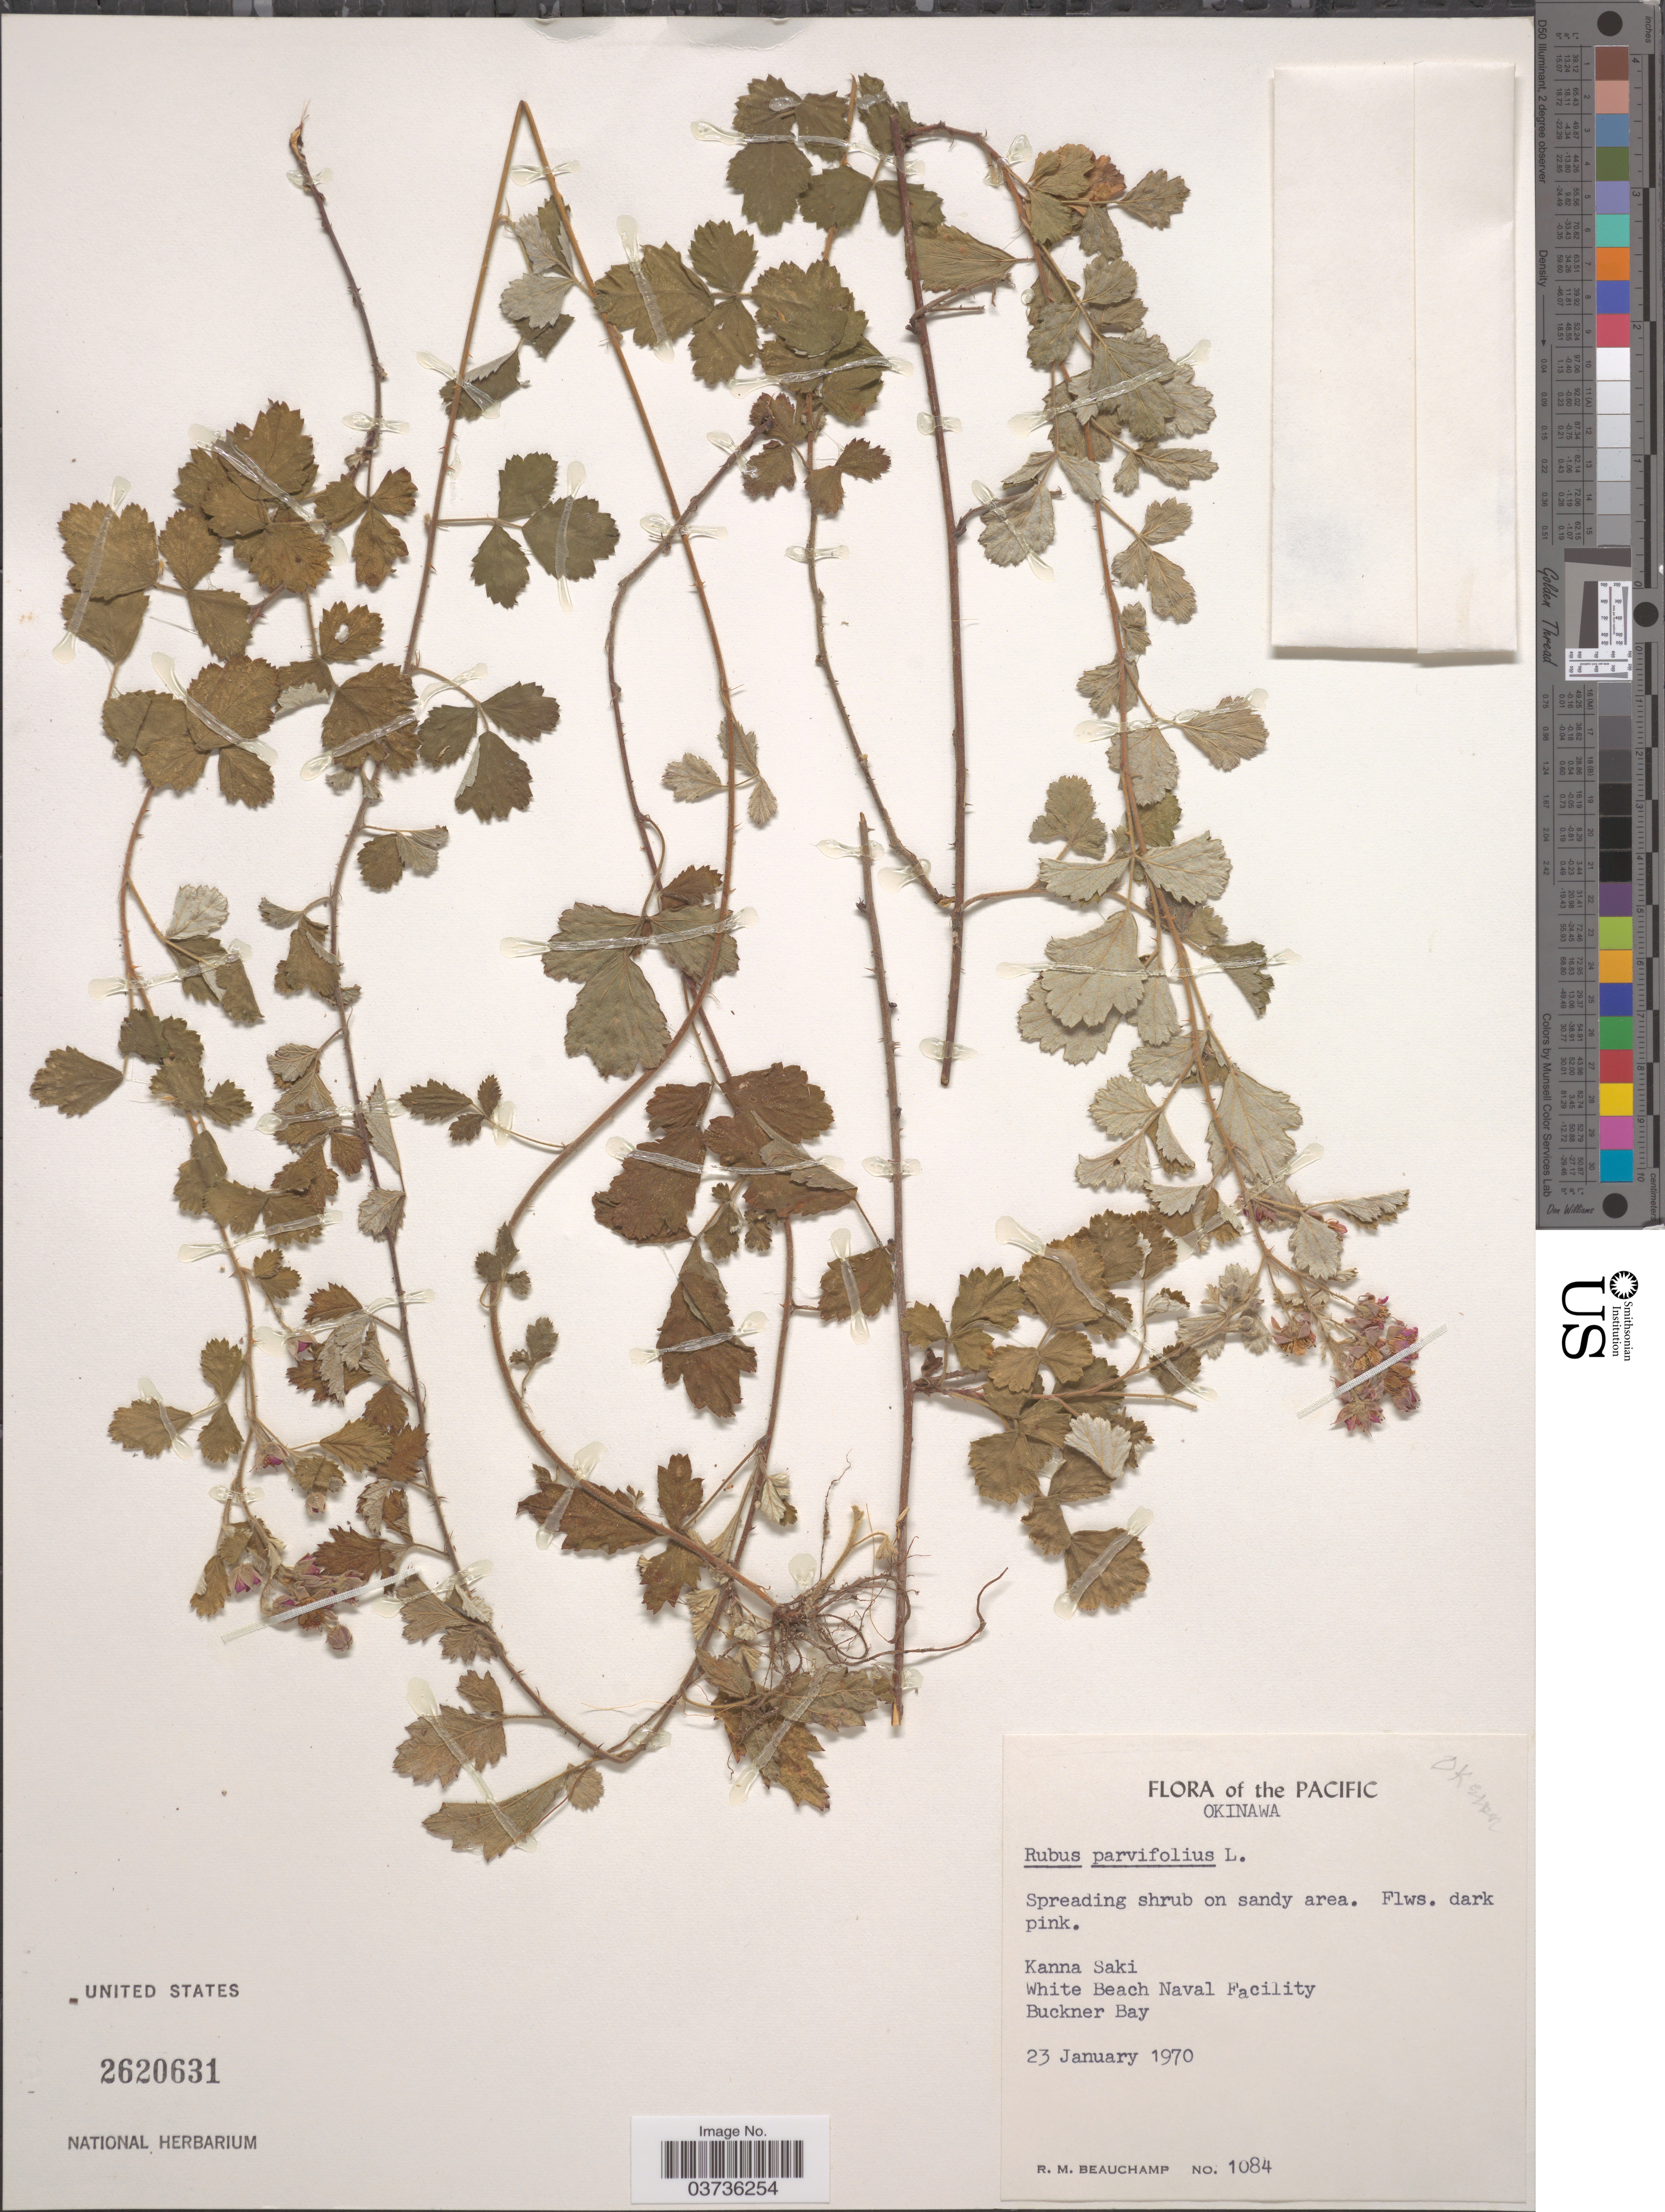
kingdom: Plantae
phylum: Tracheophyta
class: Magnoliopsida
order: Rosales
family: Rosaceae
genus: Rubus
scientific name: Rubus parvifolius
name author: L.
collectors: R. Beauchamp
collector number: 1084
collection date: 1970-01-23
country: Japan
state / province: Okinawa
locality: Pacific. Kanna Saki, White Beach Naval Facility, Buckner Bay.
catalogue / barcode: US 2620631